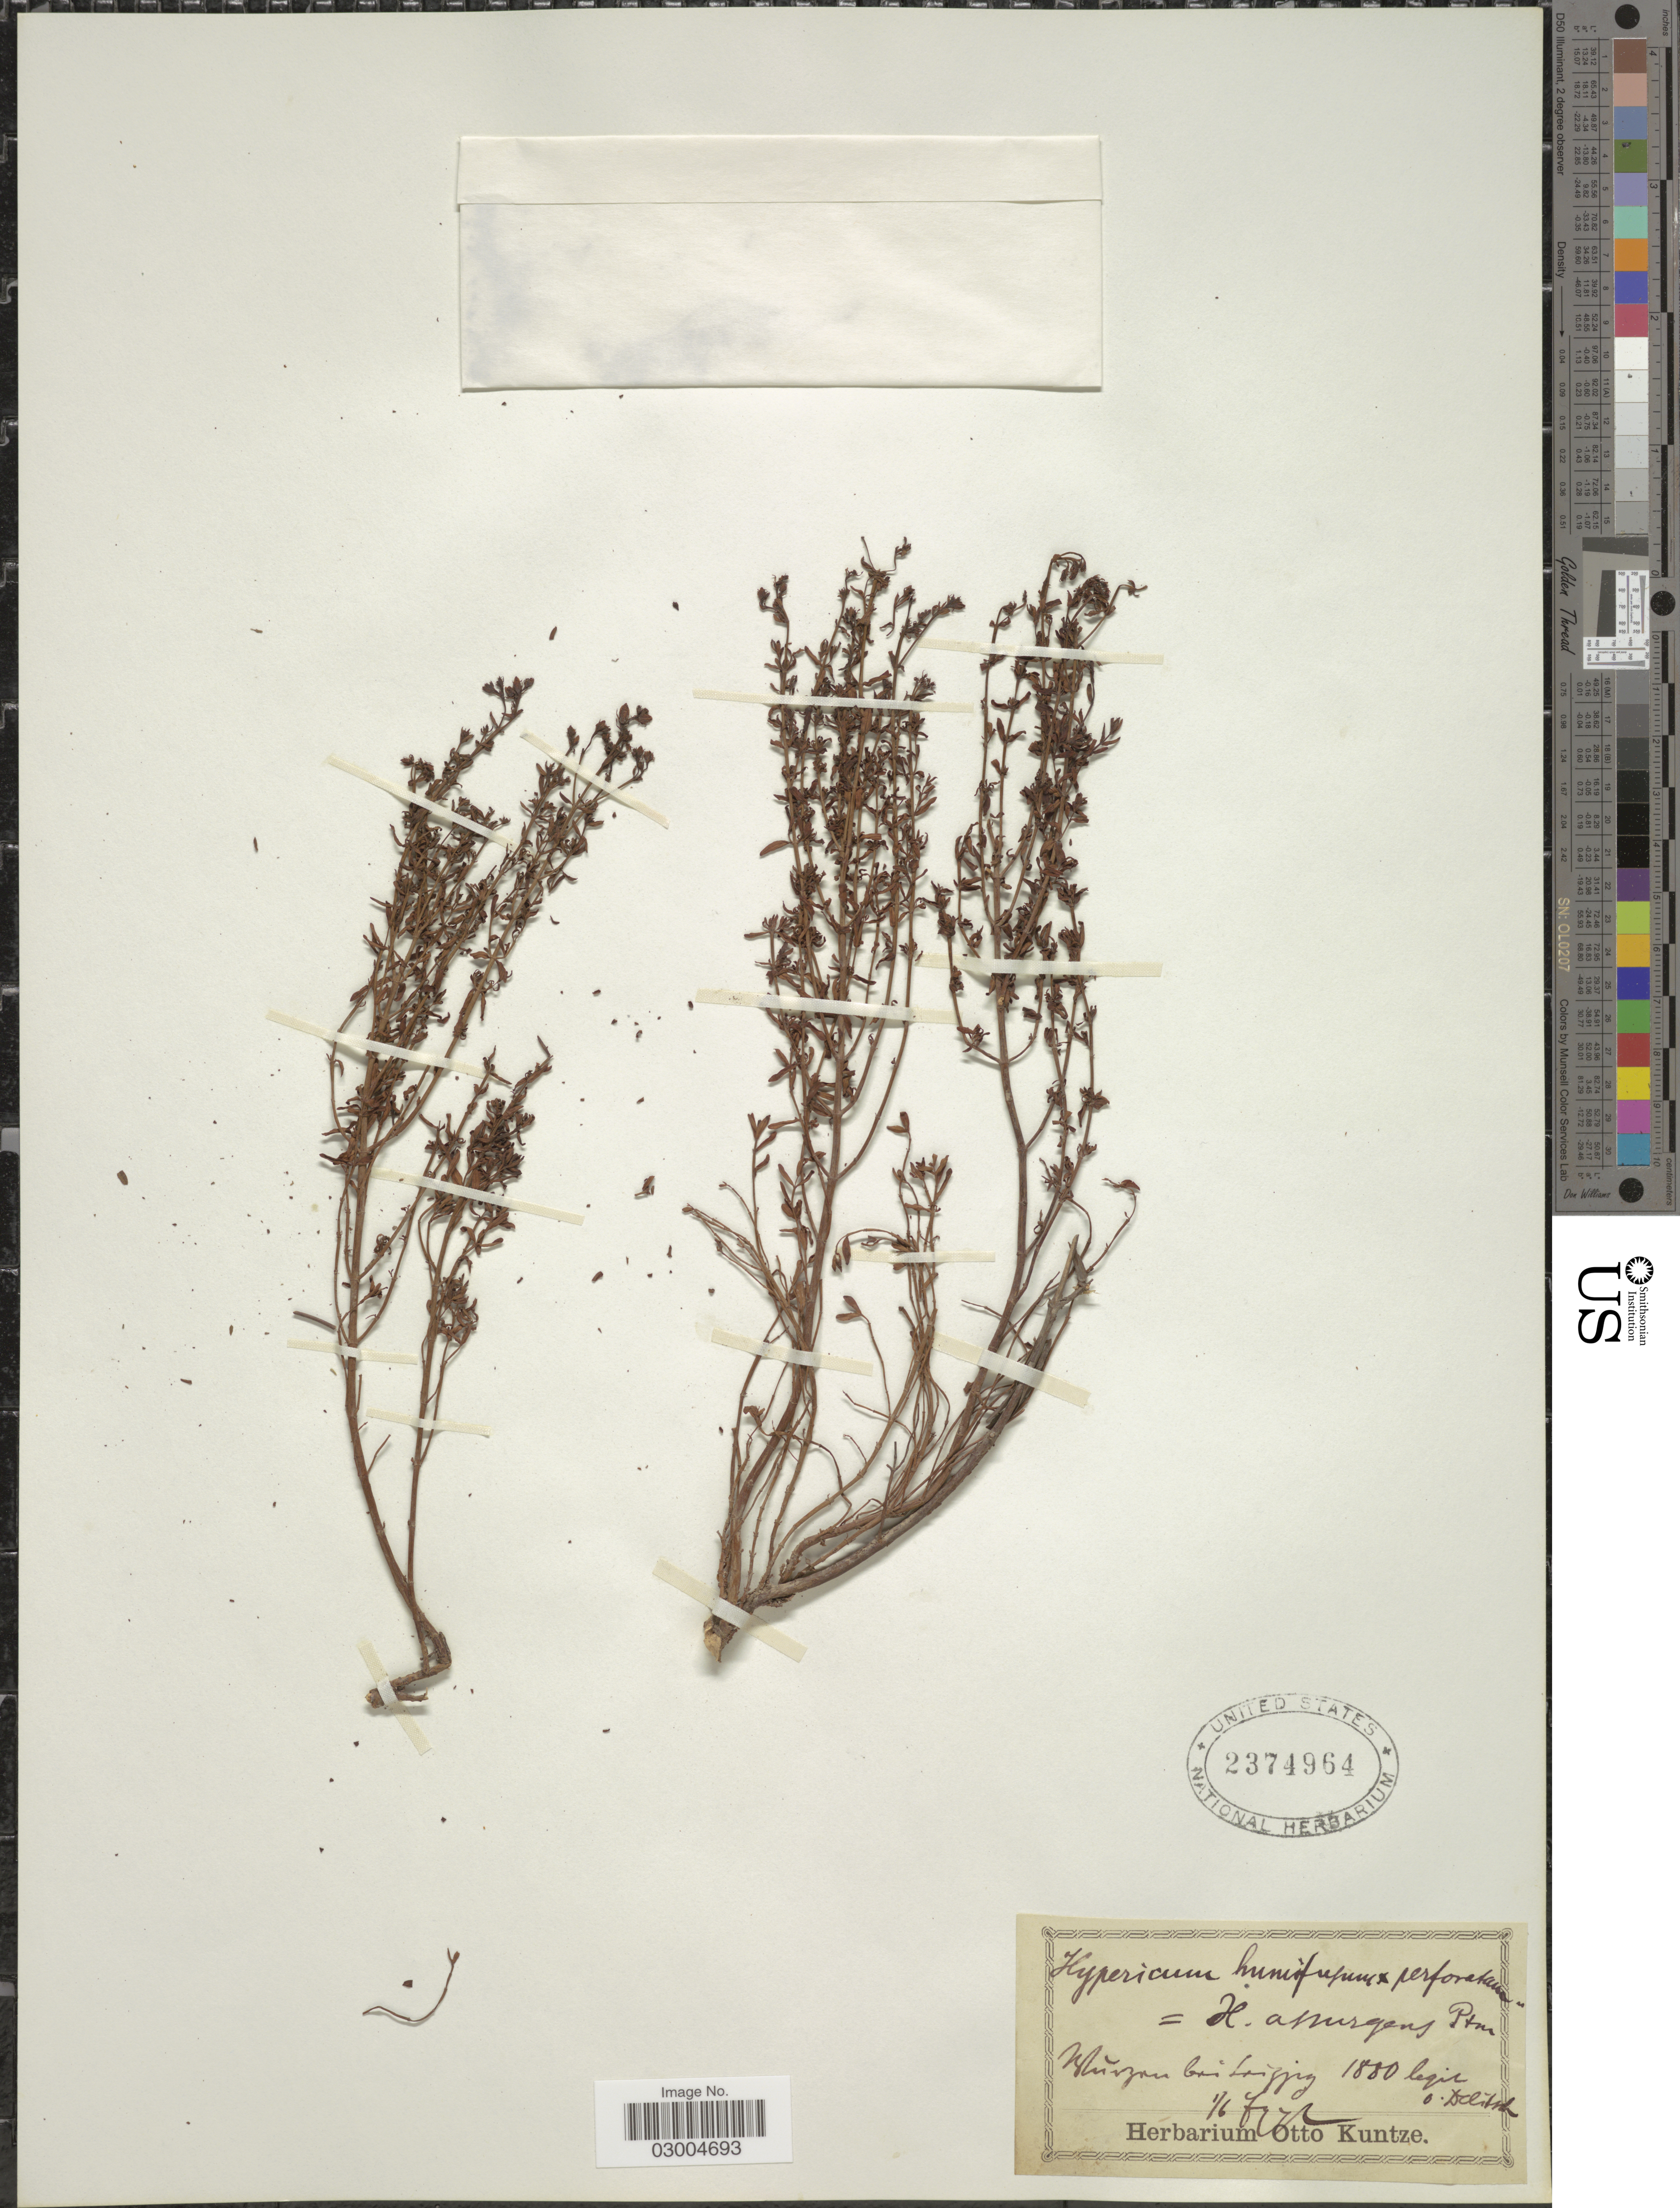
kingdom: Plantae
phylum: Tracheophyta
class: Magnoliopsida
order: Malpighiales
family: Hypericaceae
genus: Hypericum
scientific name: Hypericum humifusum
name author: L.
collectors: O. Delitsch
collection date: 1880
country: Germany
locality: Wursen bei Leipzig.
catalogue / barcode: US 2374964